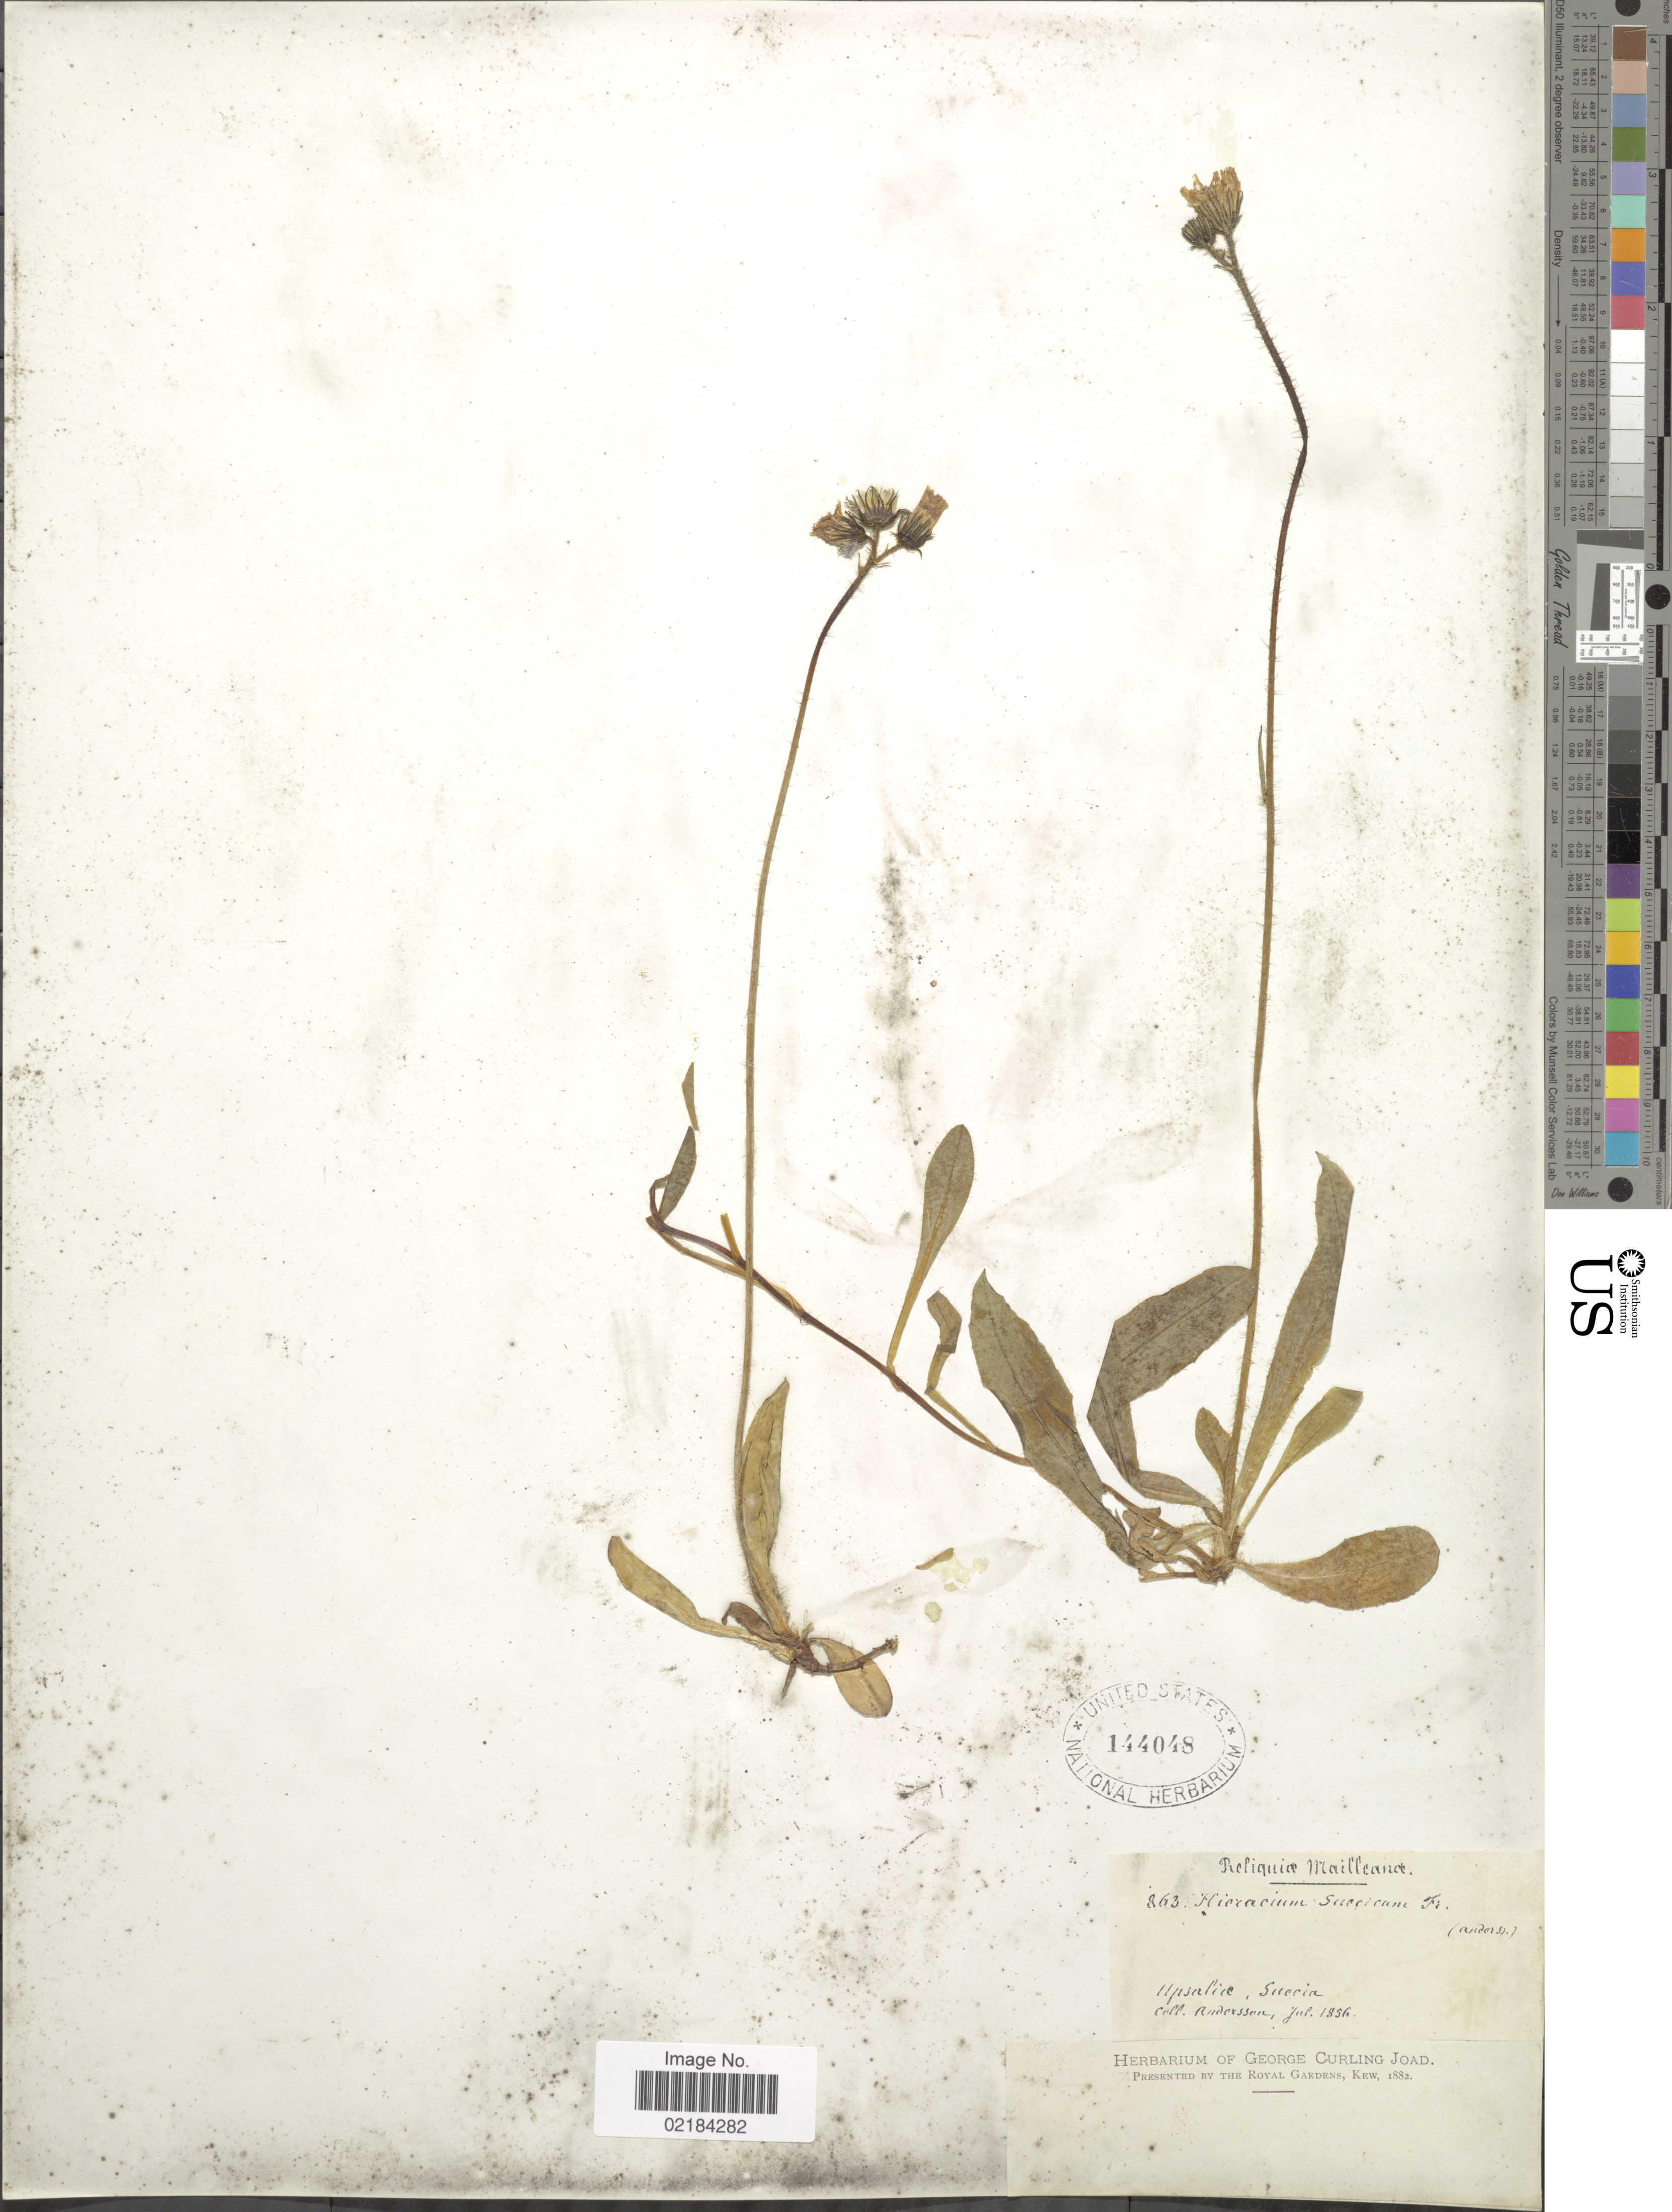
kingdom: Plantae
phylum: Tracheophyta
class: Magnoliopsida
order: Asterales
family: Asteraceae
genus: Pilosella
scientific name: Pilosella dubia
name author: (L.) F.W. Schultz & Sch. Bip.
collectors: Andersson, --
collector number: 863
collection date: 1856-07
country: Sweden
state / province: Uppsala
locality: Upsalia, Suecia.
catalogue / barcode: US 144048